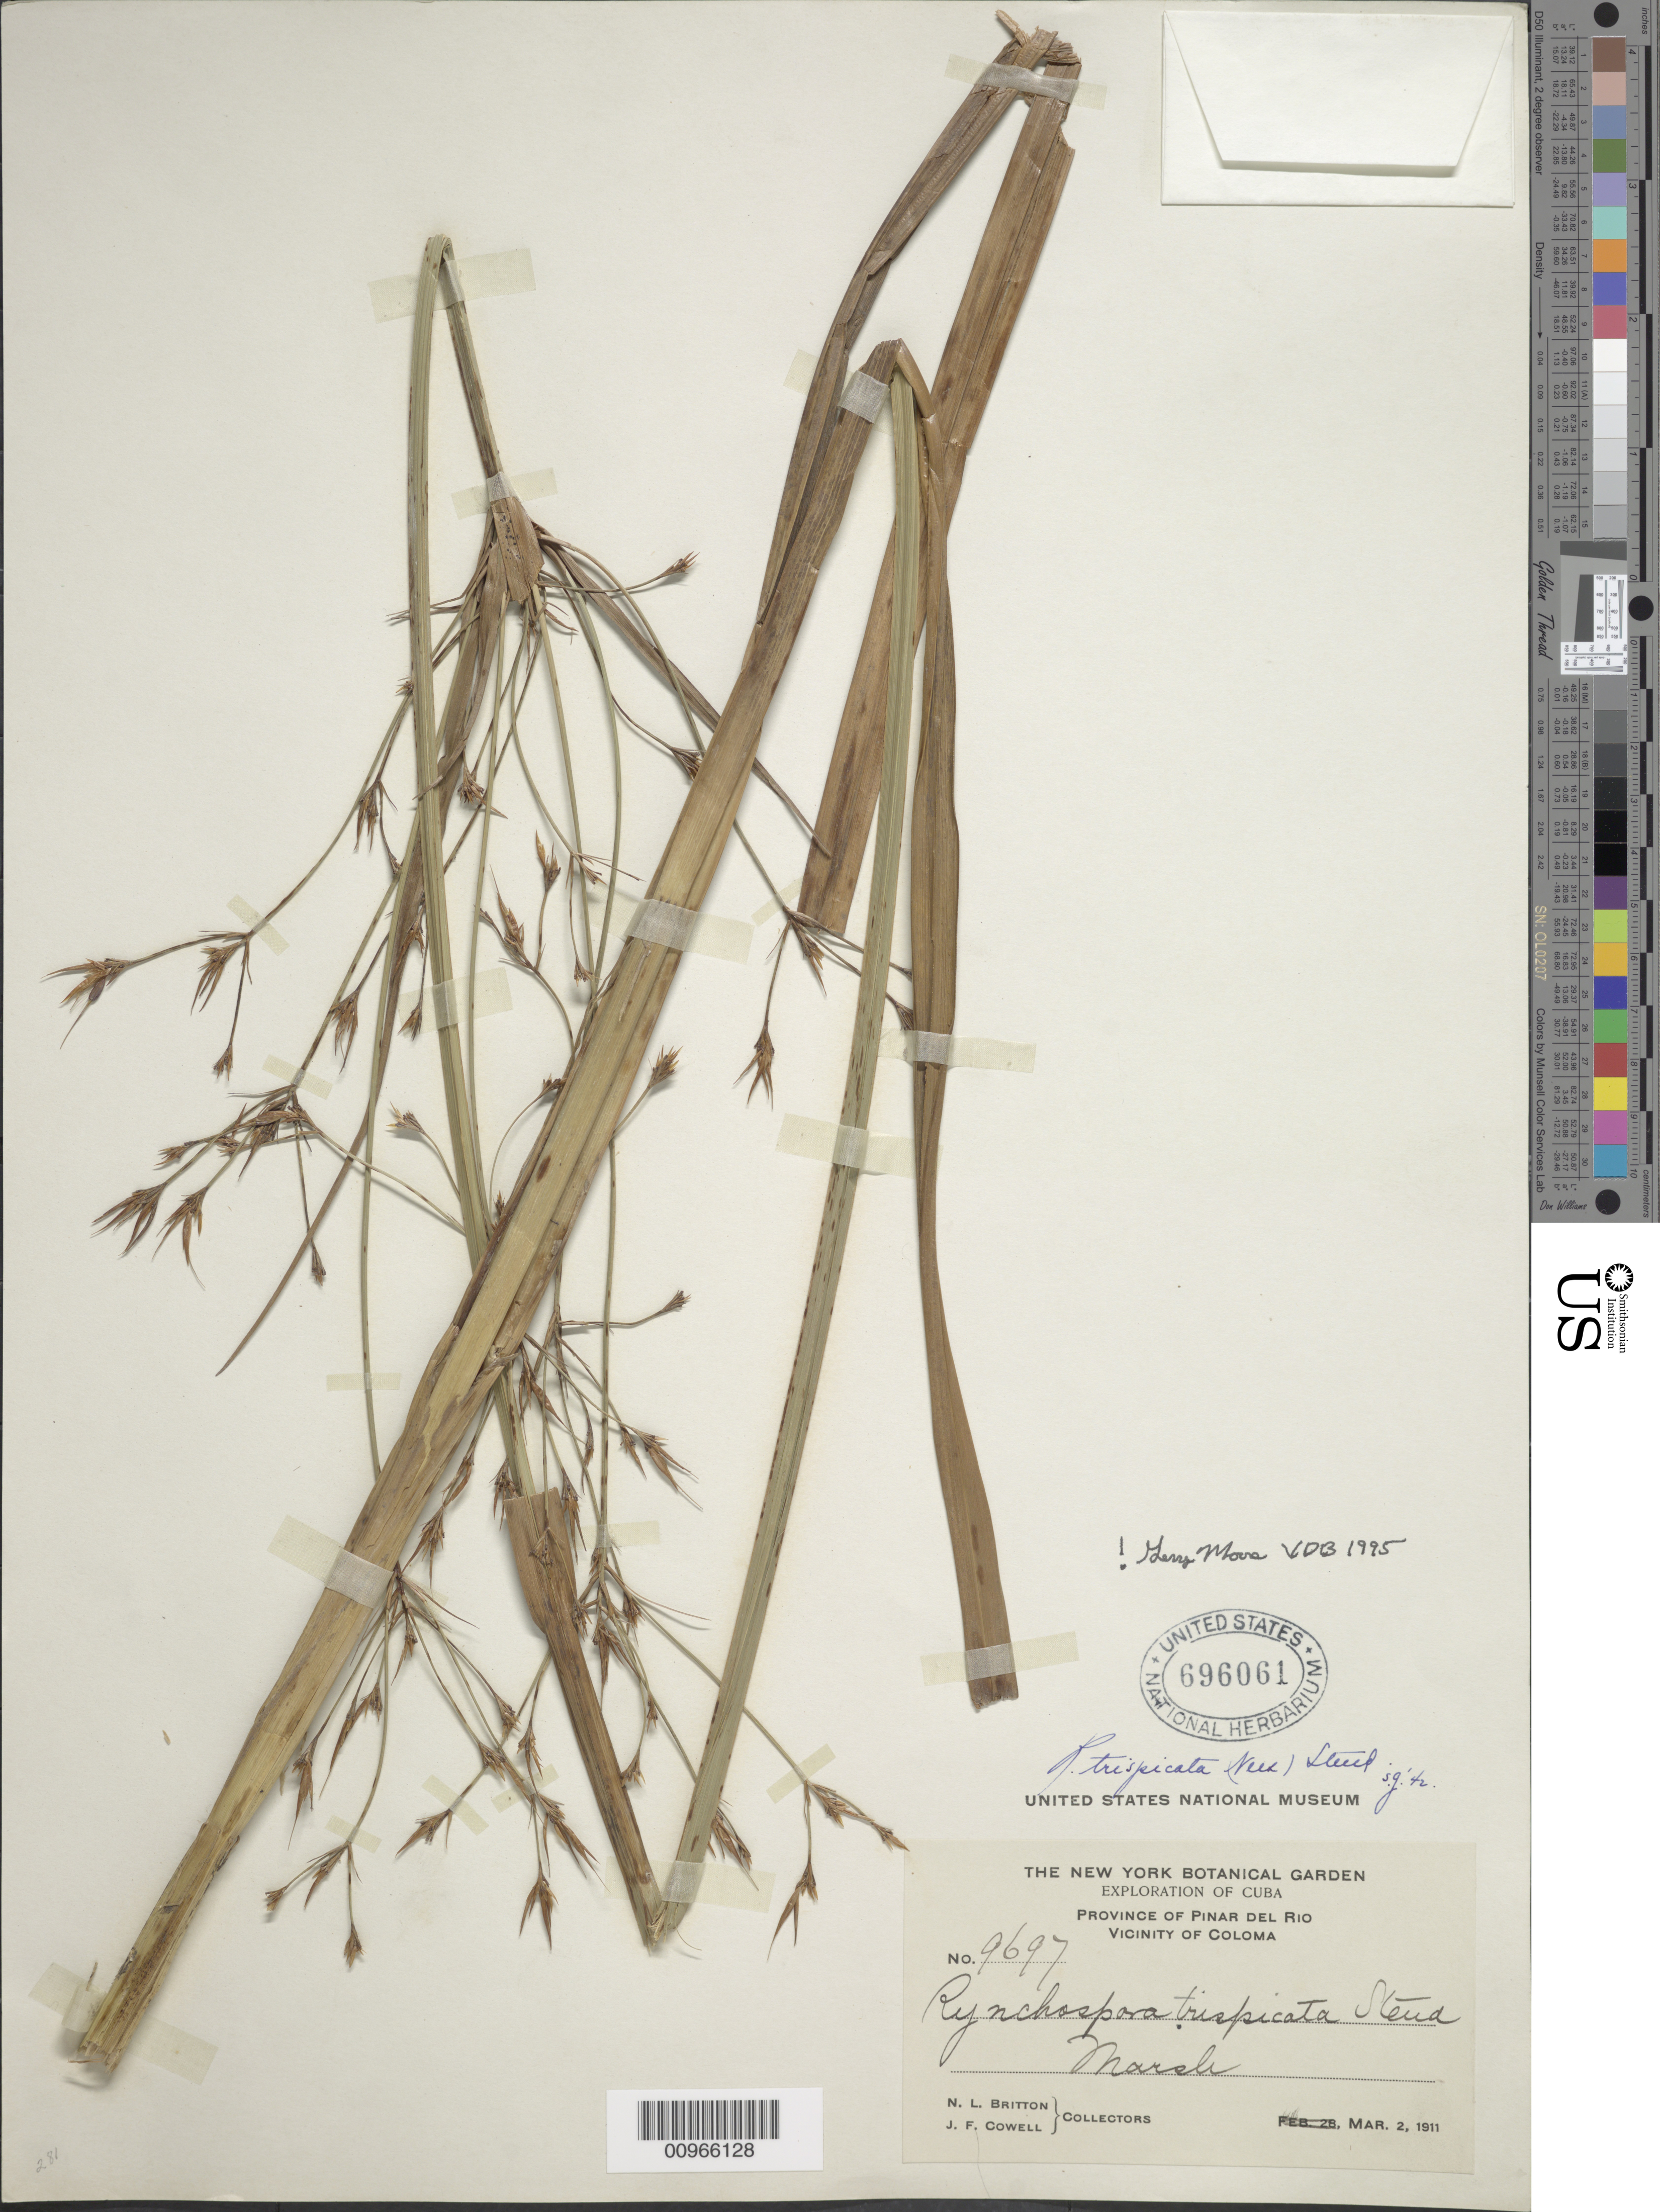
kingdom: Plantae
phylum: Tracheophyta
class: Liliopsida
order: Poales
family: Cyperaceae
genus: Rhynchospora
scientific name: Rhynchospora trispicata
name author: (Nees) Schrad. ex Steud.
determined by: Moore, C.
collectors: N. Britton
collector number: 9697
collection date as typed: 02 Mar 1911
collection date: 1911-03-02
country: Cuba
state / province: Pinar del Rio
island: Cuba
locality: Vicinity of Coloma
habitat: Marsh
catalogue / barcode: US 696061